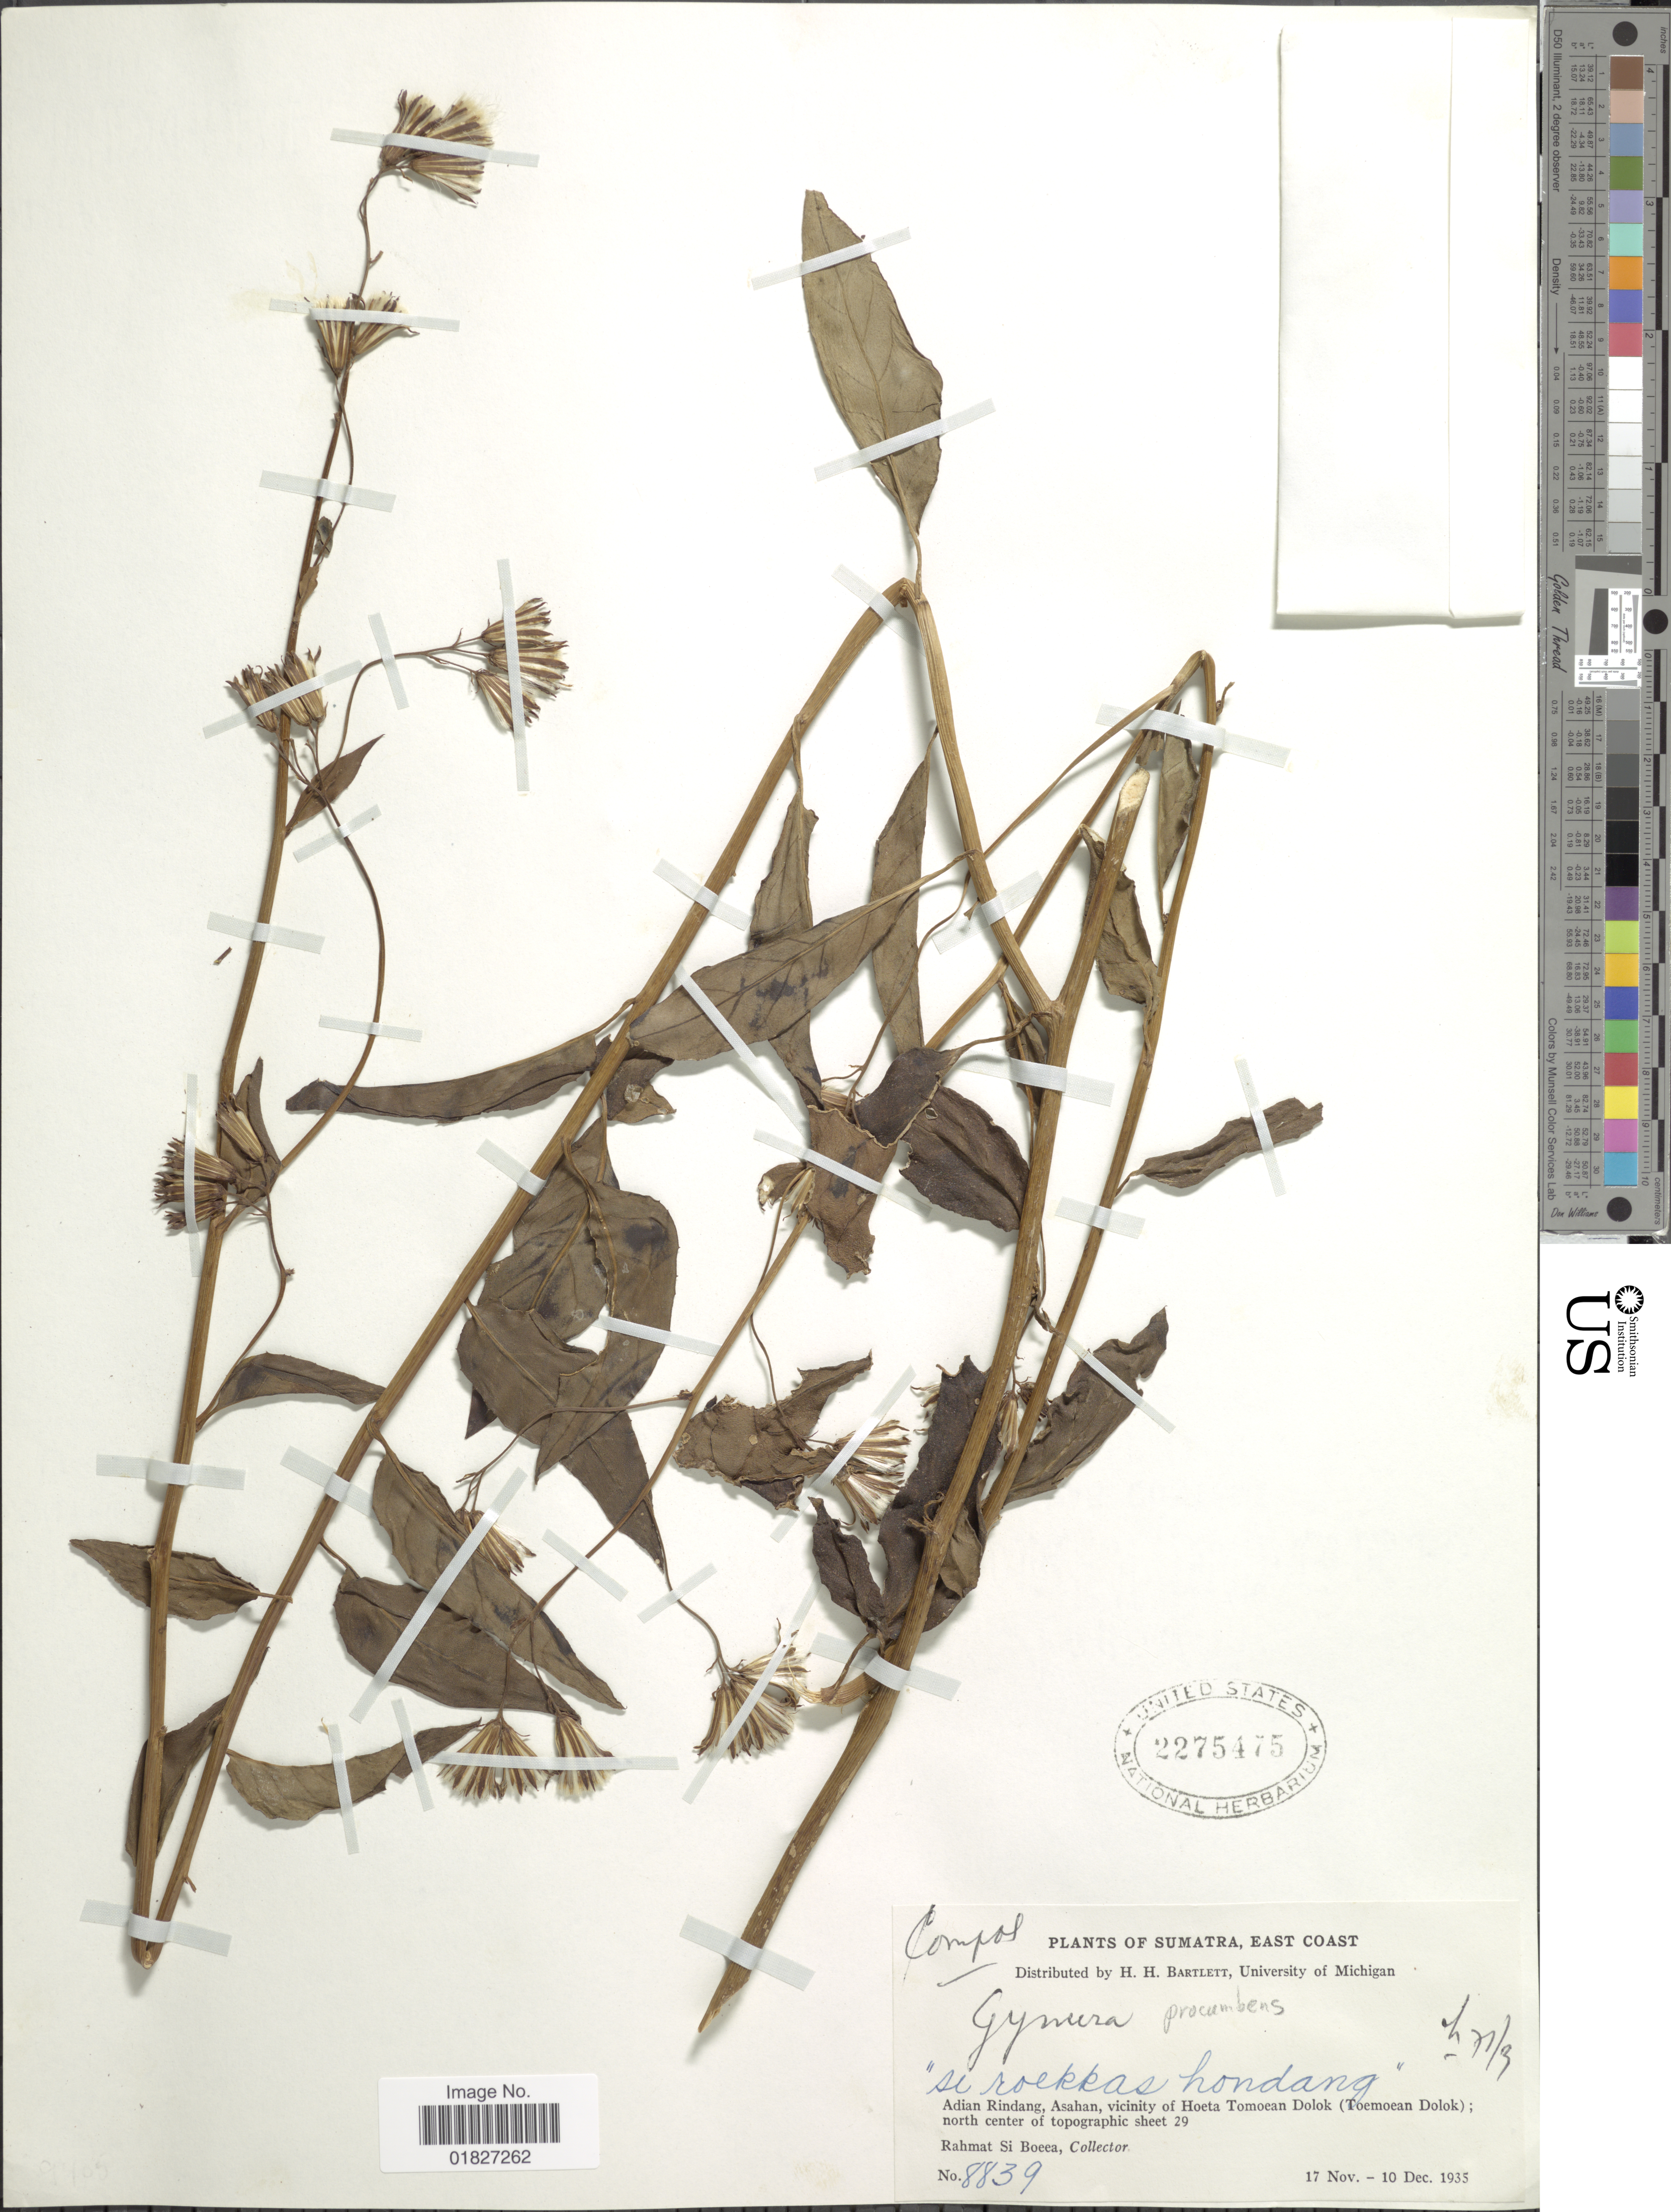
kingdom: Plantae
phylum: Tracheophyta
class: Magnoliopsida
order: Asterales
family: Asteraceae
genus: Gynura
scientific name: Gynura procumbens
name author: (Lour.) Merr.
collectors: Rahmat Si Boeea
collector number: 8839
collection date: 1935-11-17/1935-12-10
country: Indonesia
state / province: Sumatra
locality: East Coast, Adian Rindang, Asahan, Vicinity of Hoeta Tamoean Dolok (Toemoean Dolok), north center of topographic sheet 29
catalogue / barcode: US 2275475